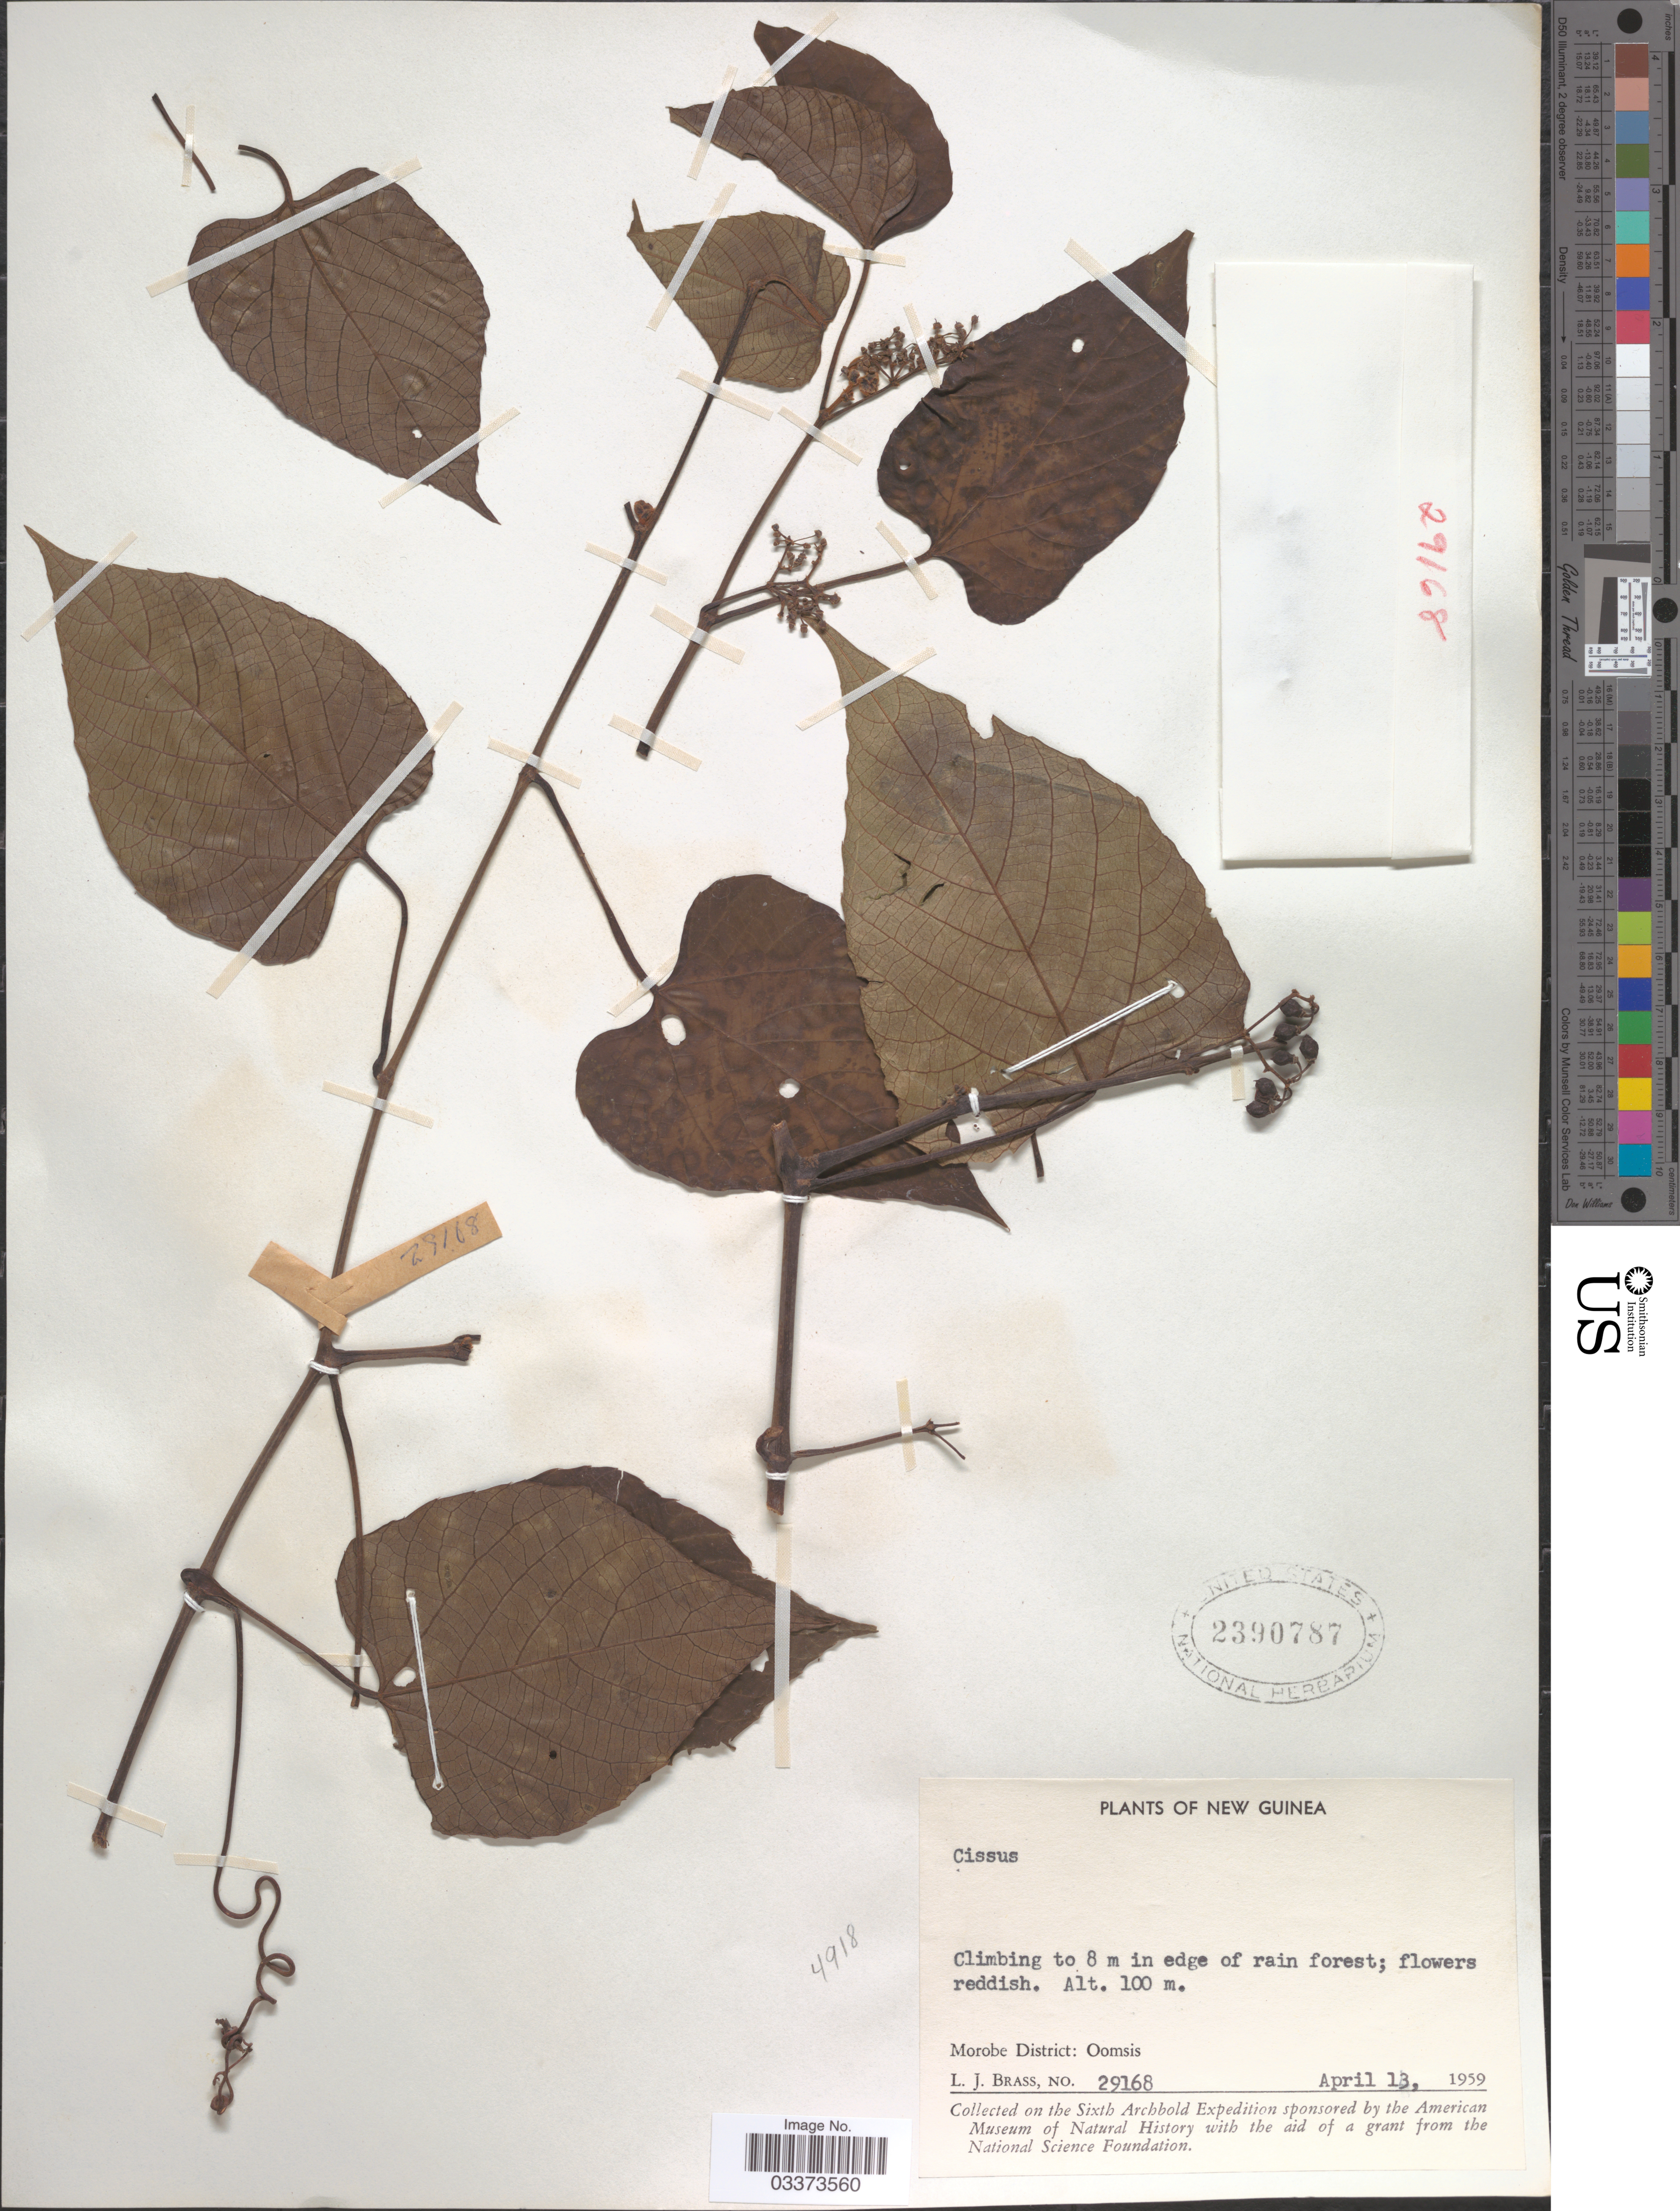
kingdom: Plantae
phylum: Tracheophyta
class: Magnoliopsida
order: Vitales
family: Vitaceae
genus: Cissus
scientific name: Cissus sp.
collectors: L. J. Brass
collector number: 29168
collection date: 1959-04-13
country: Papua New Guinea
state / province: Morobe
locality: New Guinea. Morobe District: Oomsis.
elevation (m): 100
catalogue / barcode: US 2390787